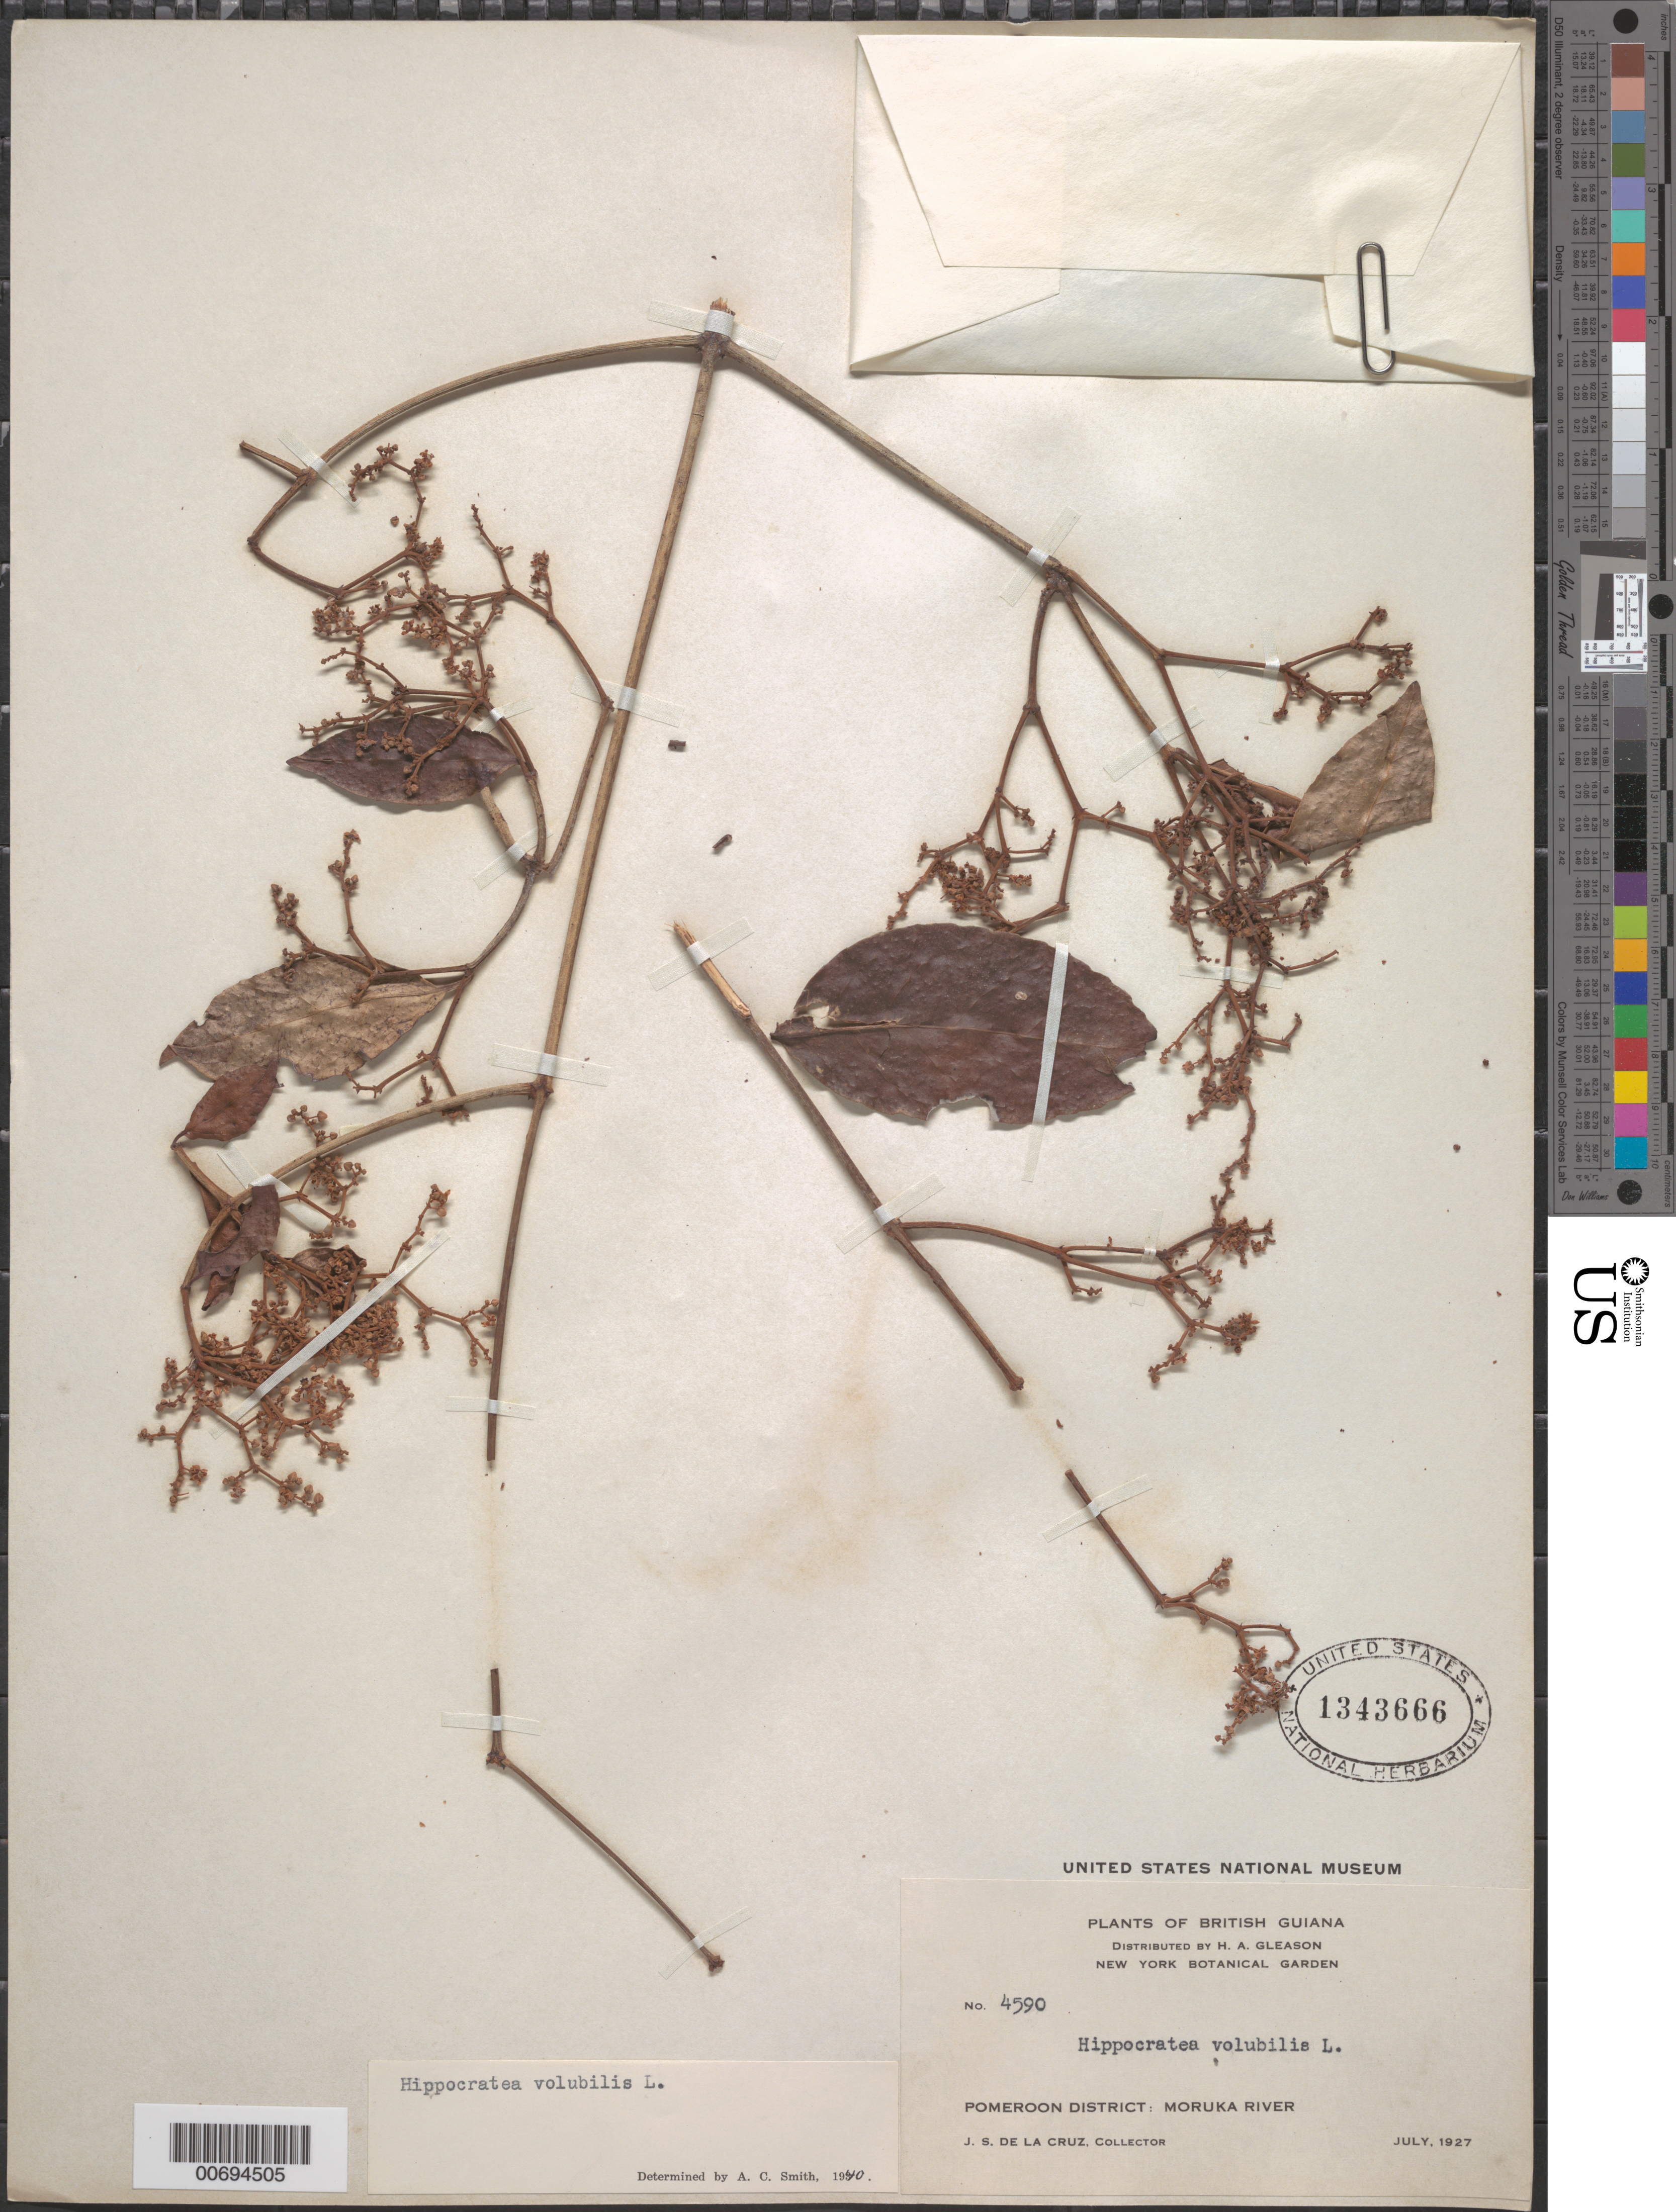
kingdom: Plantae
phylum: Tracheophyta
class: Magnoliopsida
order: Celastrales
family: Celastraceae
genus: Hippocratea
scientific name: Hippocratea volubilis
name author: L.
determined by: Smith, A. C.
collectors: J. S. de la Cruz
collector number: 4590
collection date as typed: Jul-27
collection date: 1927-07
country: Guyana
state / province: Barima-Waini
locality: Moruka R., Pomeroon Dist.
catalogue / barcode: US 1343666